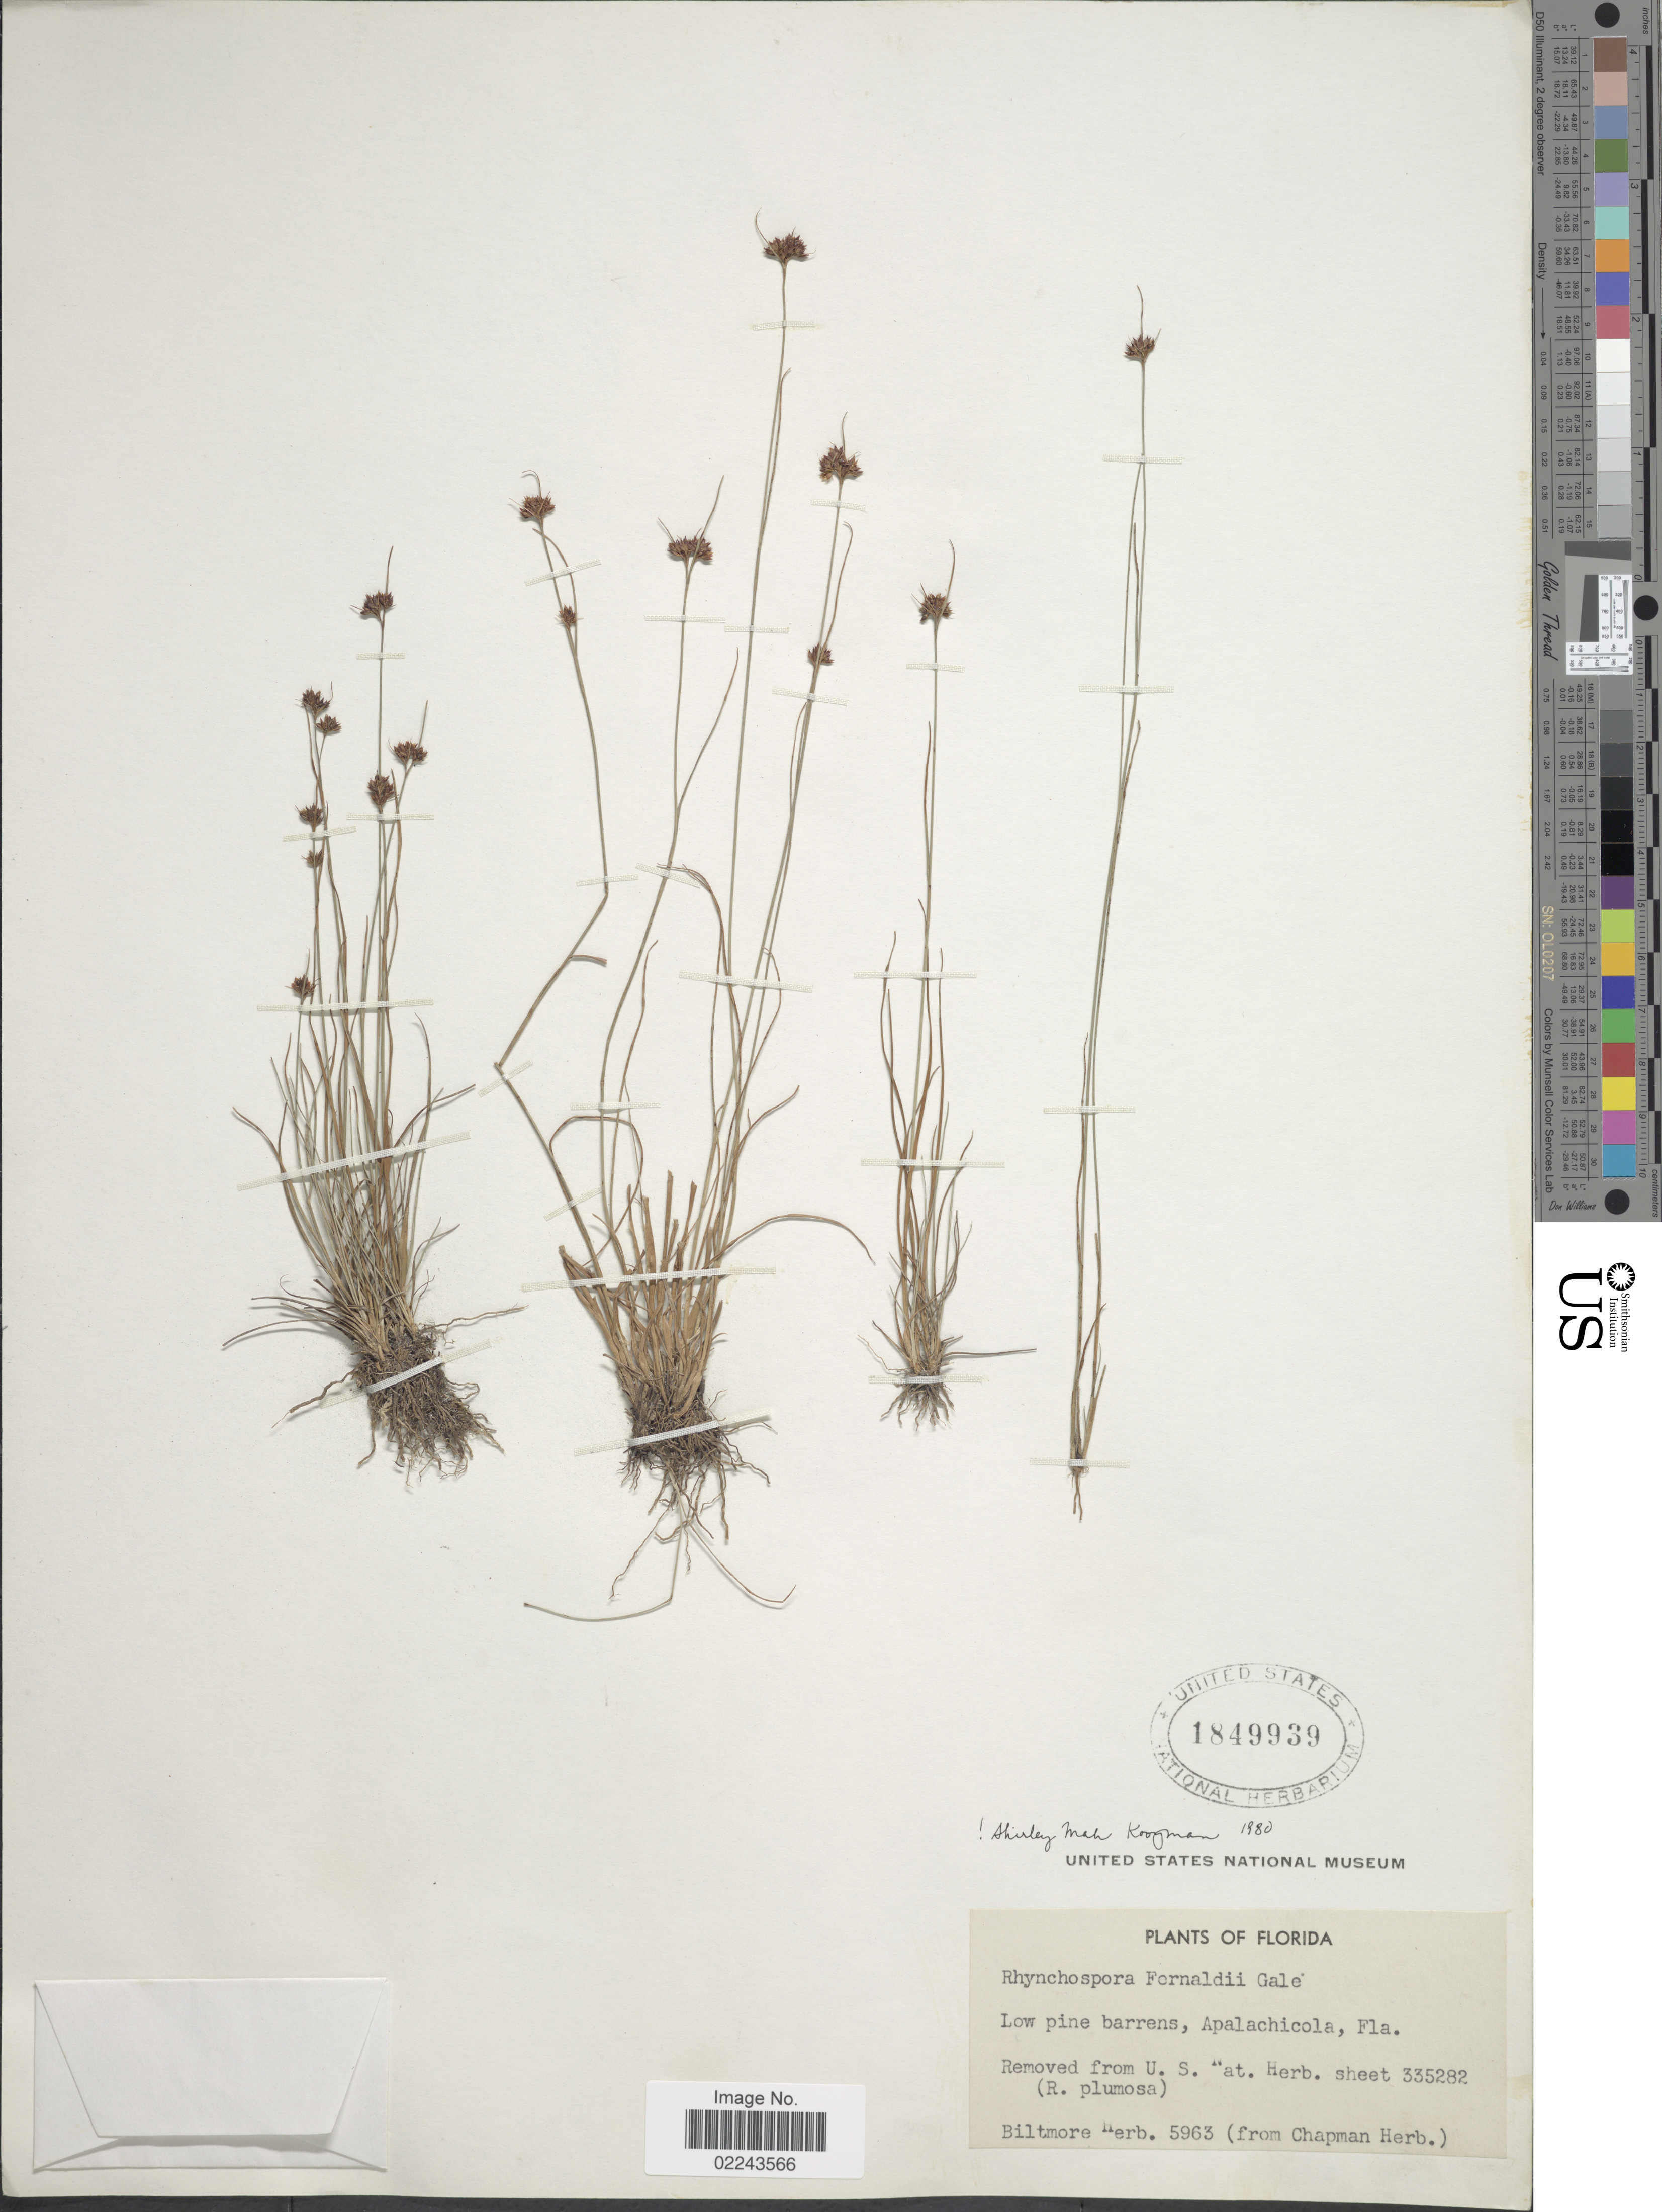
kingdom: Plantae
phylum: Tracheophyta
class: Liliopsida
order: Poales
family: Cyperaceae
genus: Rhynchospora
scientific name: Rhynchospora fernaldii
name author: Gale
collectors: ex herb. Biltmore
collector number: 5963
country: United States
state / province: Florida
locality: Apalachicola, Fla.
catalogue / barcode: US 1849939